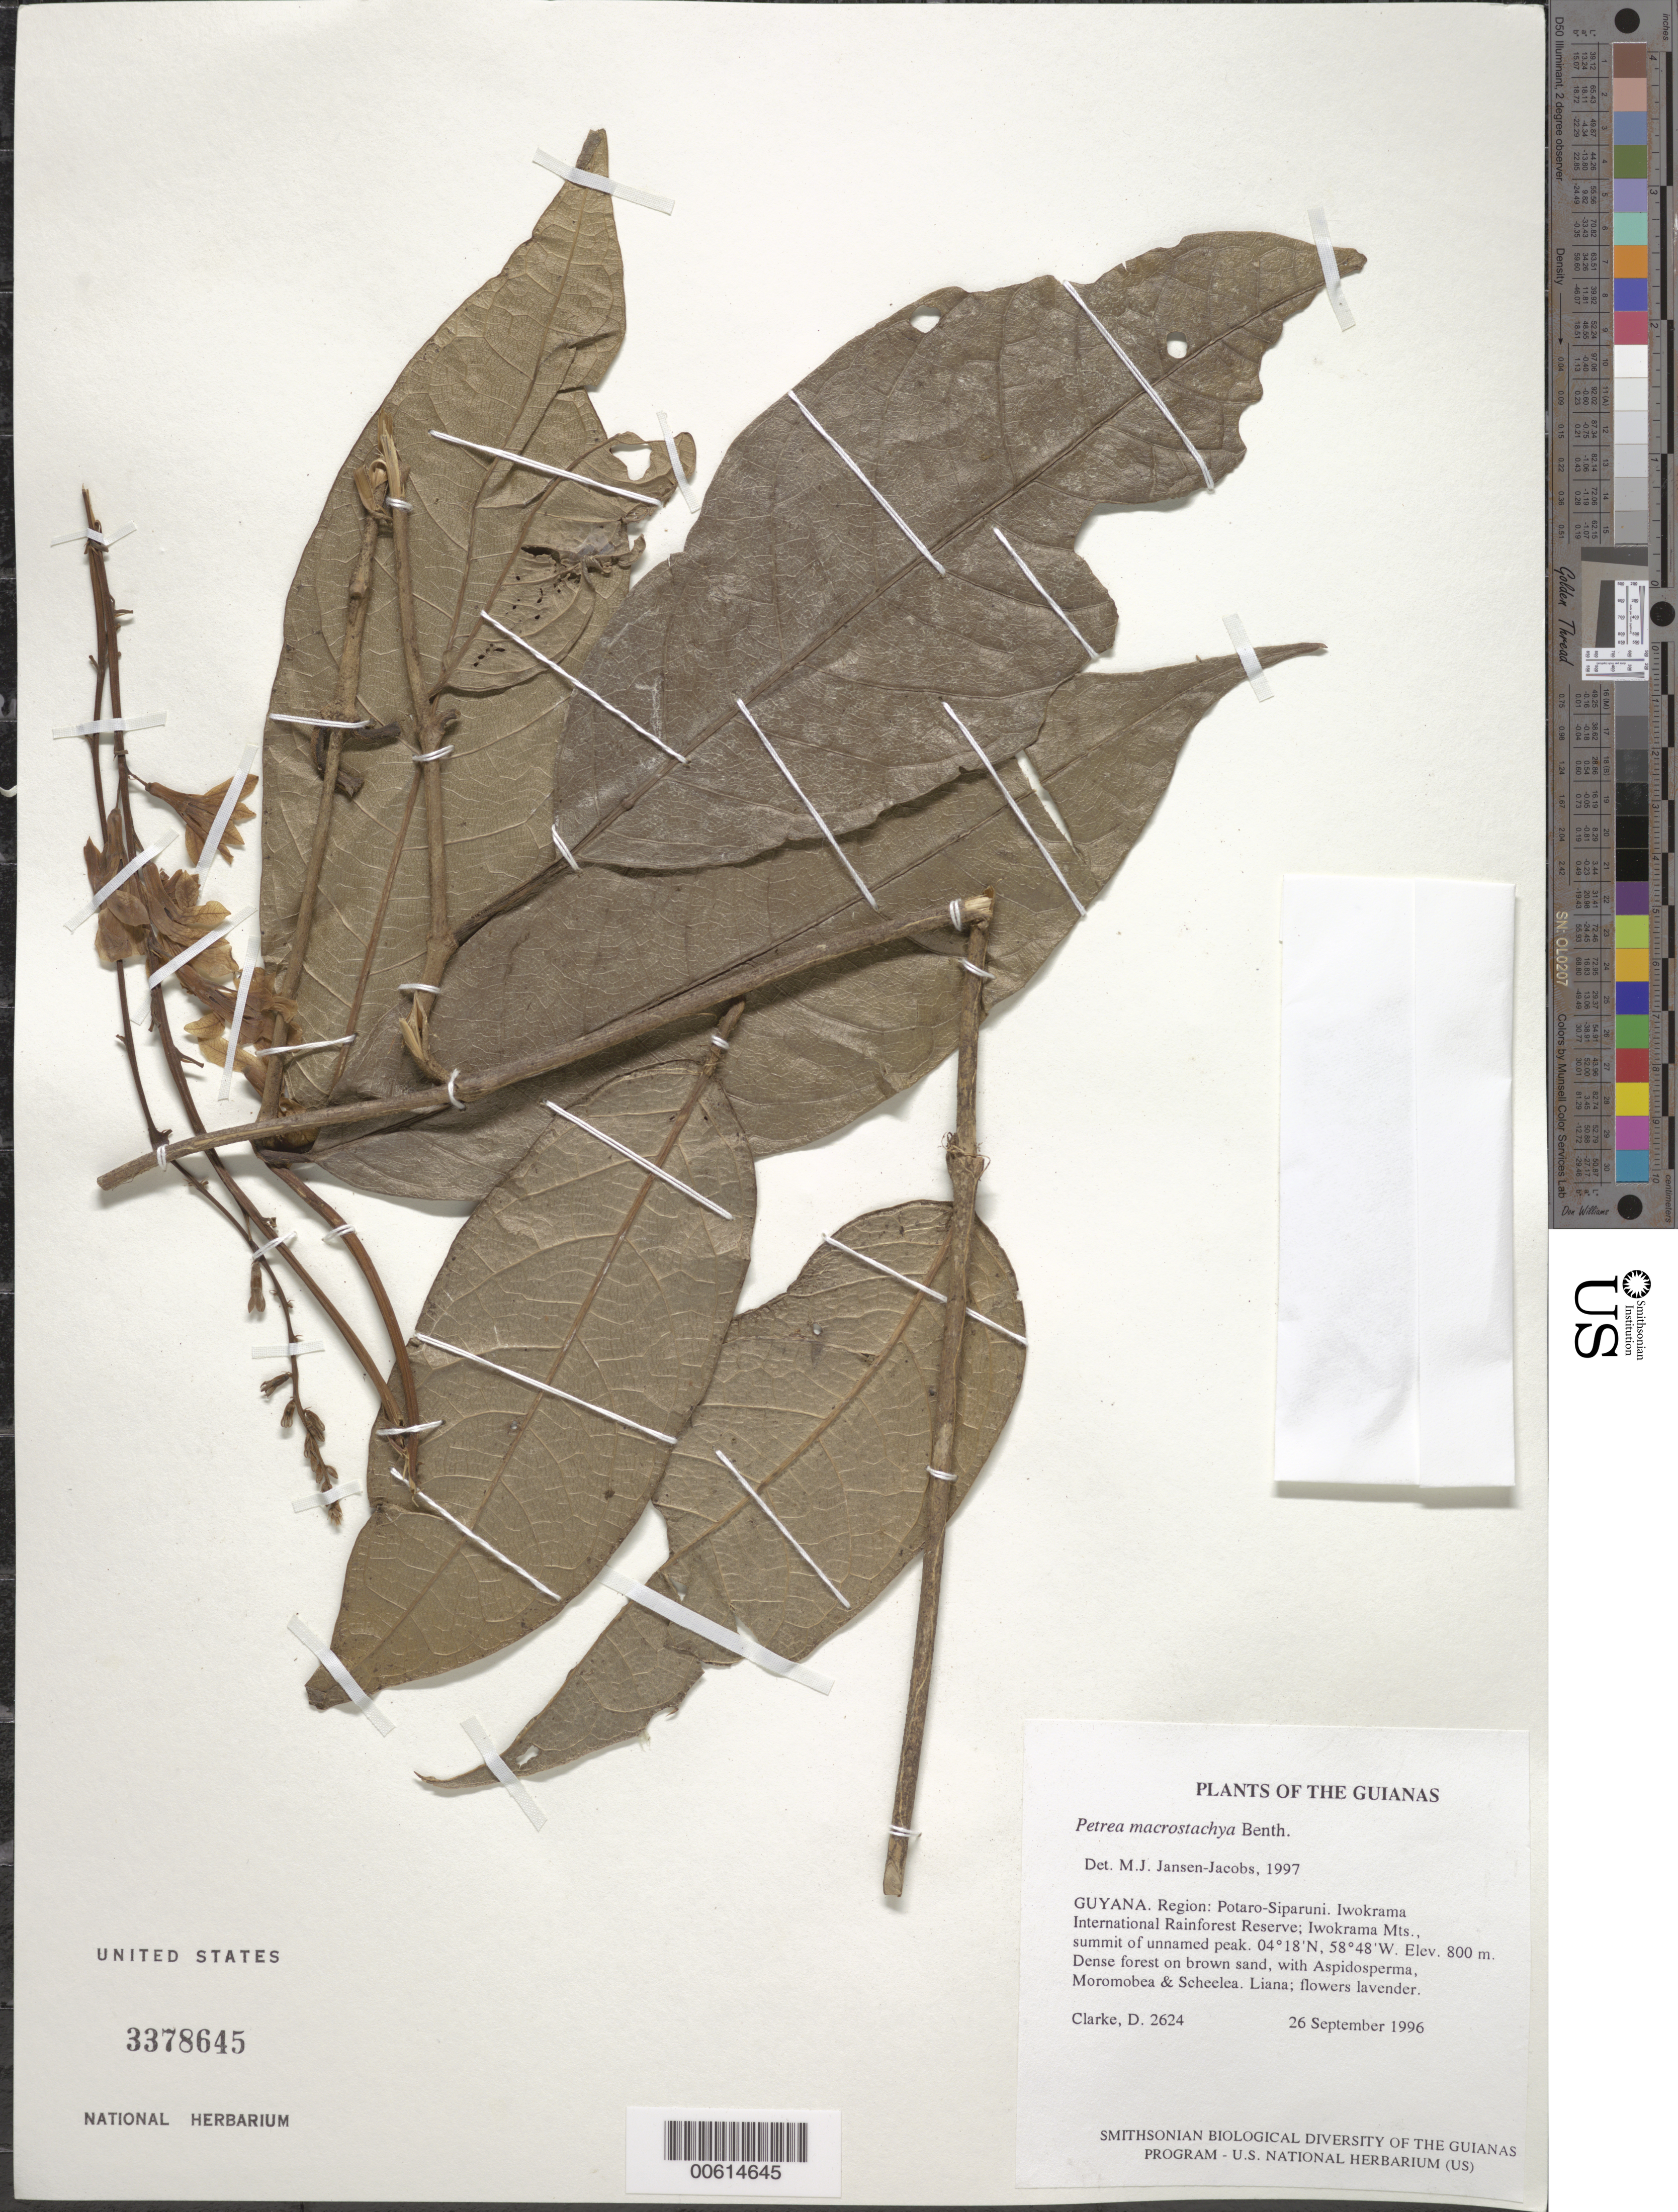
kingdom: Plantae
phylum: Tracheophyta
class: Magnoliopsida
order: Lamiales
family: Verbenaceae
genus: Petrea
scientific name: Petrea macrostachya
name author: Benth.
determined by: Jansen-Jacobs, M. J., (U), Nationaal Herbarium Nederland, Utrecht University branch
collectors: H. D. Clarke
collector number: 2624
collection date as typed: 26 September 1996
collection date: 1996-09-26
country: Guyana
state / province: Potaro-Siparuni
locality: Iwokrama International Rainforest Reserve; Iwokrama Mts., summit of unnamed peak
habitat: Dense forest on brown sand, with Aspidosperma, Moronobea & Scheelea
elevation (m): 800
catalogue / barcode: US 3378645